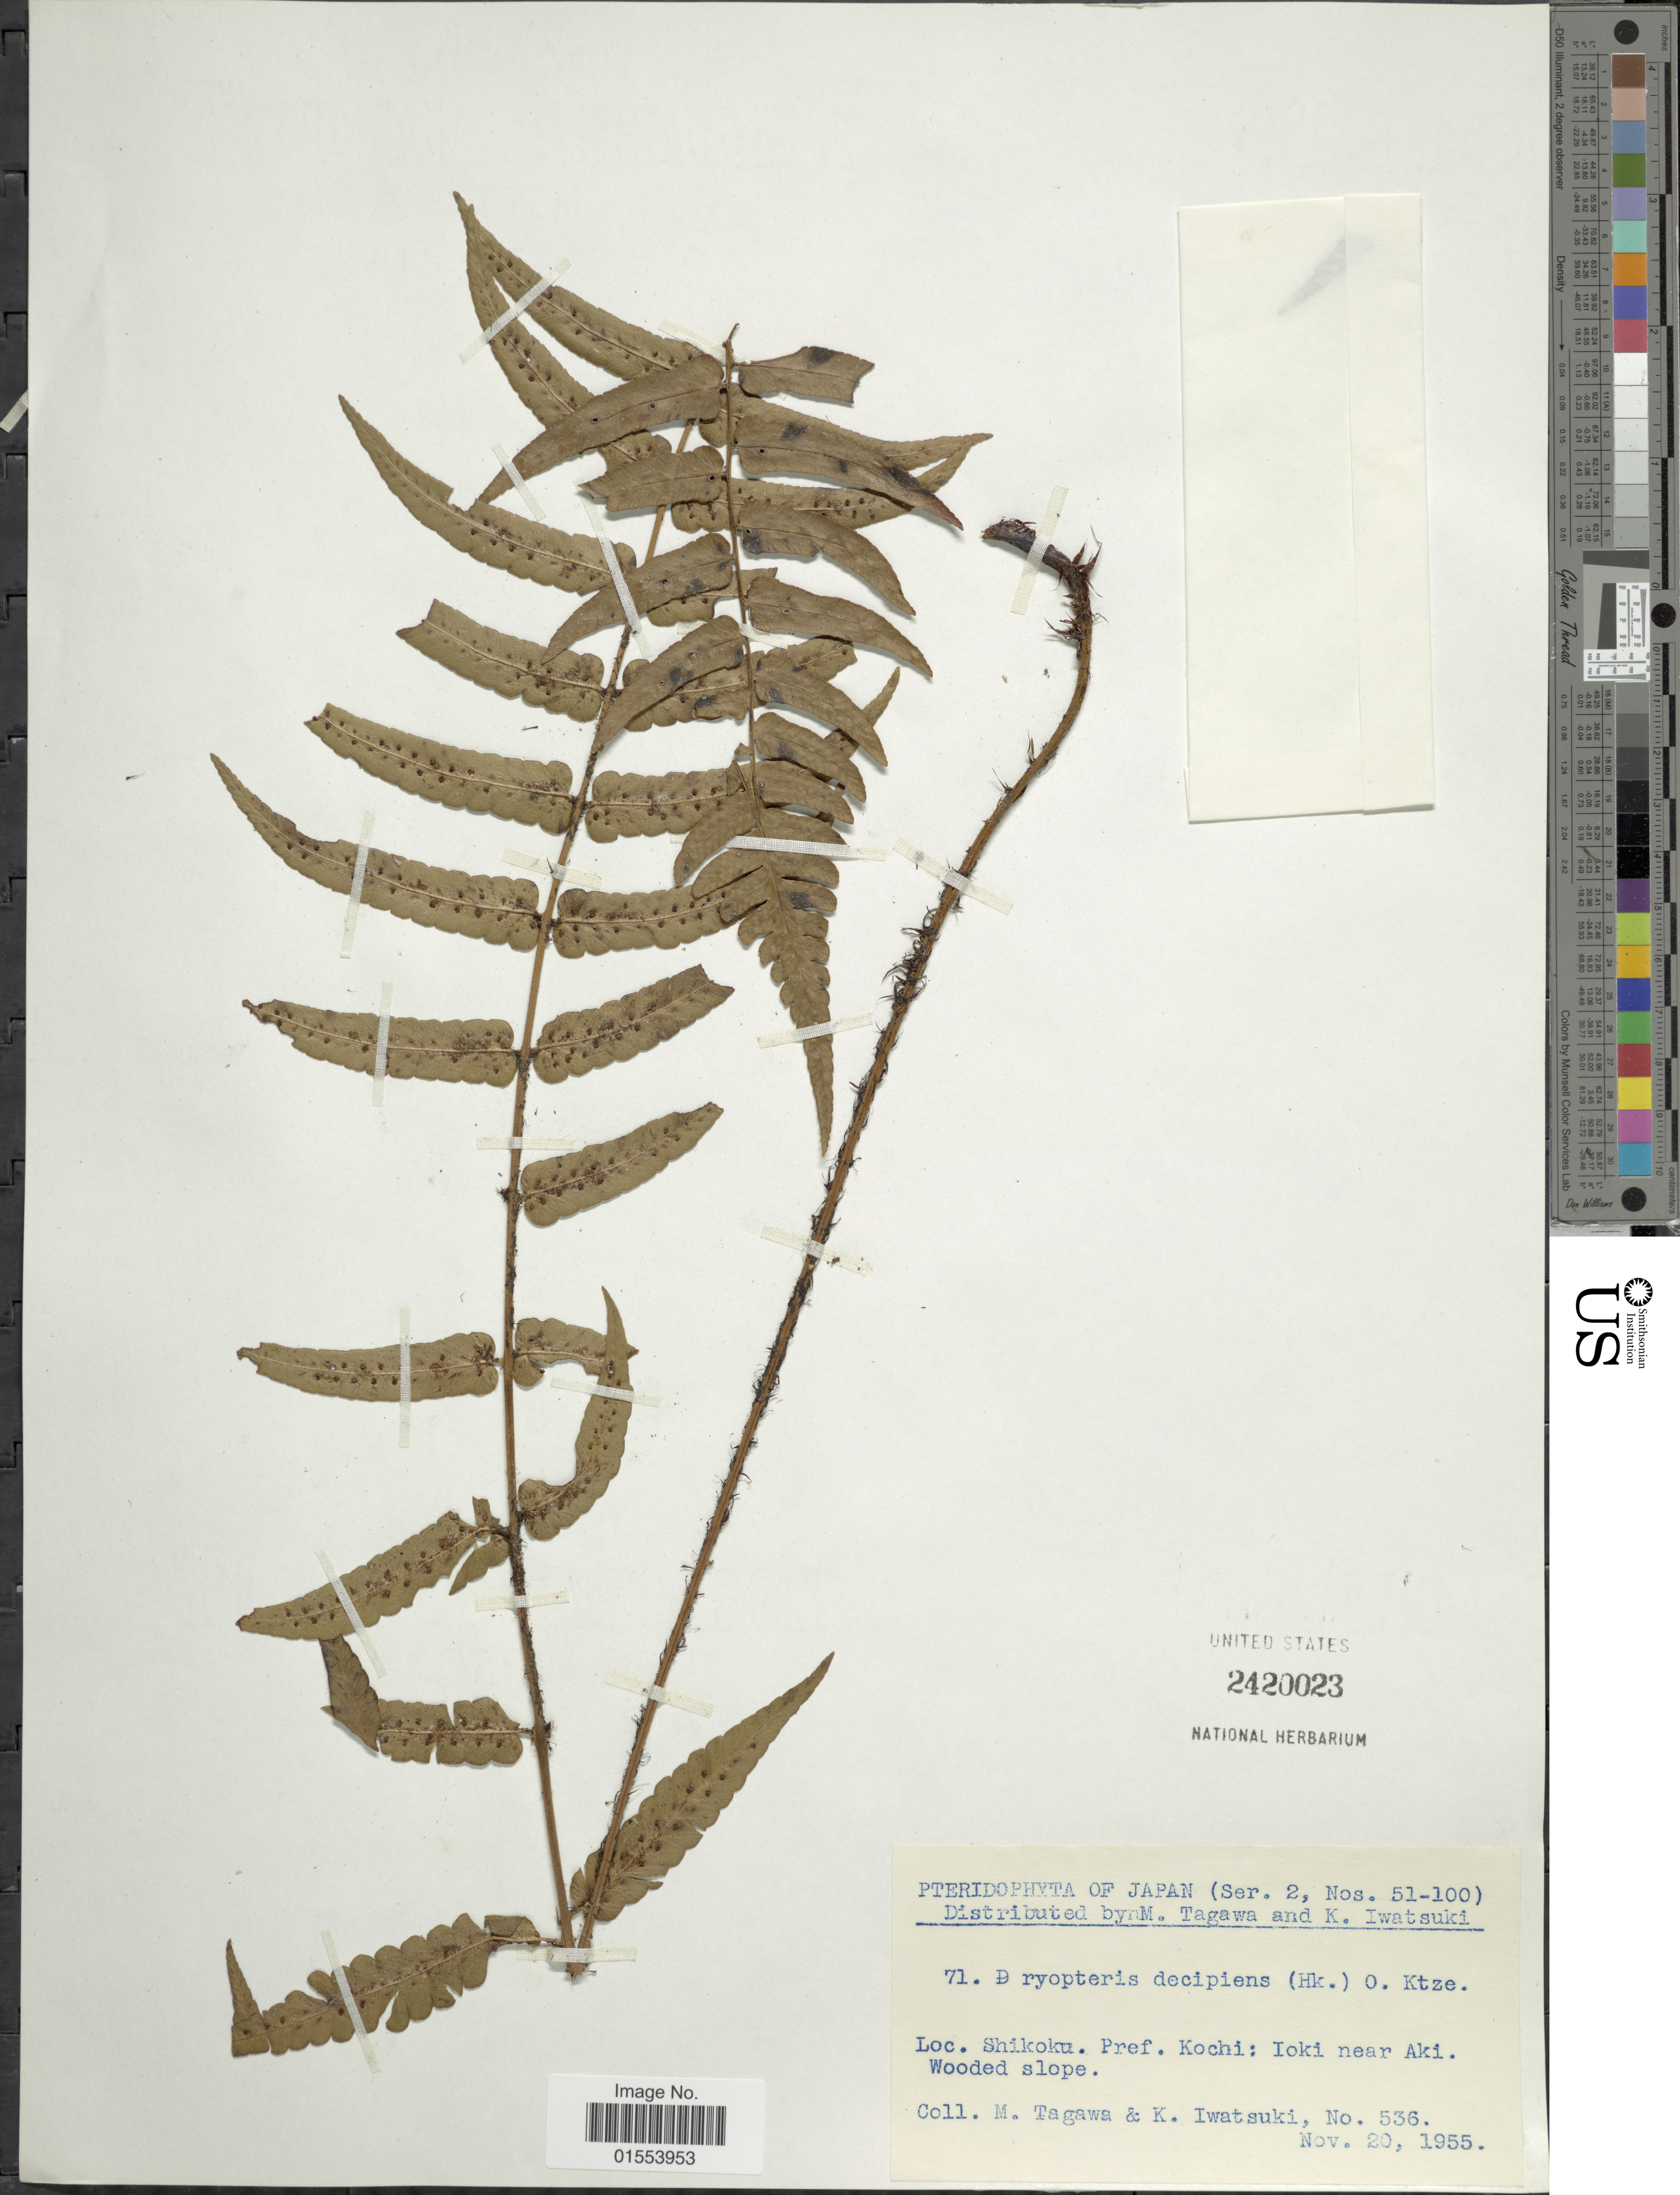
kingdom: Plantae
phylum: Tracheophyta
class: Polypodiopsida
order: Polypodiales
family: Dryopteridaceae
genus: Dryopteris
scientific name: Dryopteris decipiens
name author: (Hook.) Kuntze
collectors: M. Tagawa & K. Iwatsuki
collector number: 536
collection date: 1955-11-20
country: Japan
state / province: Koti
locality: Shikoku. Pref. Kochi: Ioki near Aki.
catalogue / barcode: US 2420023